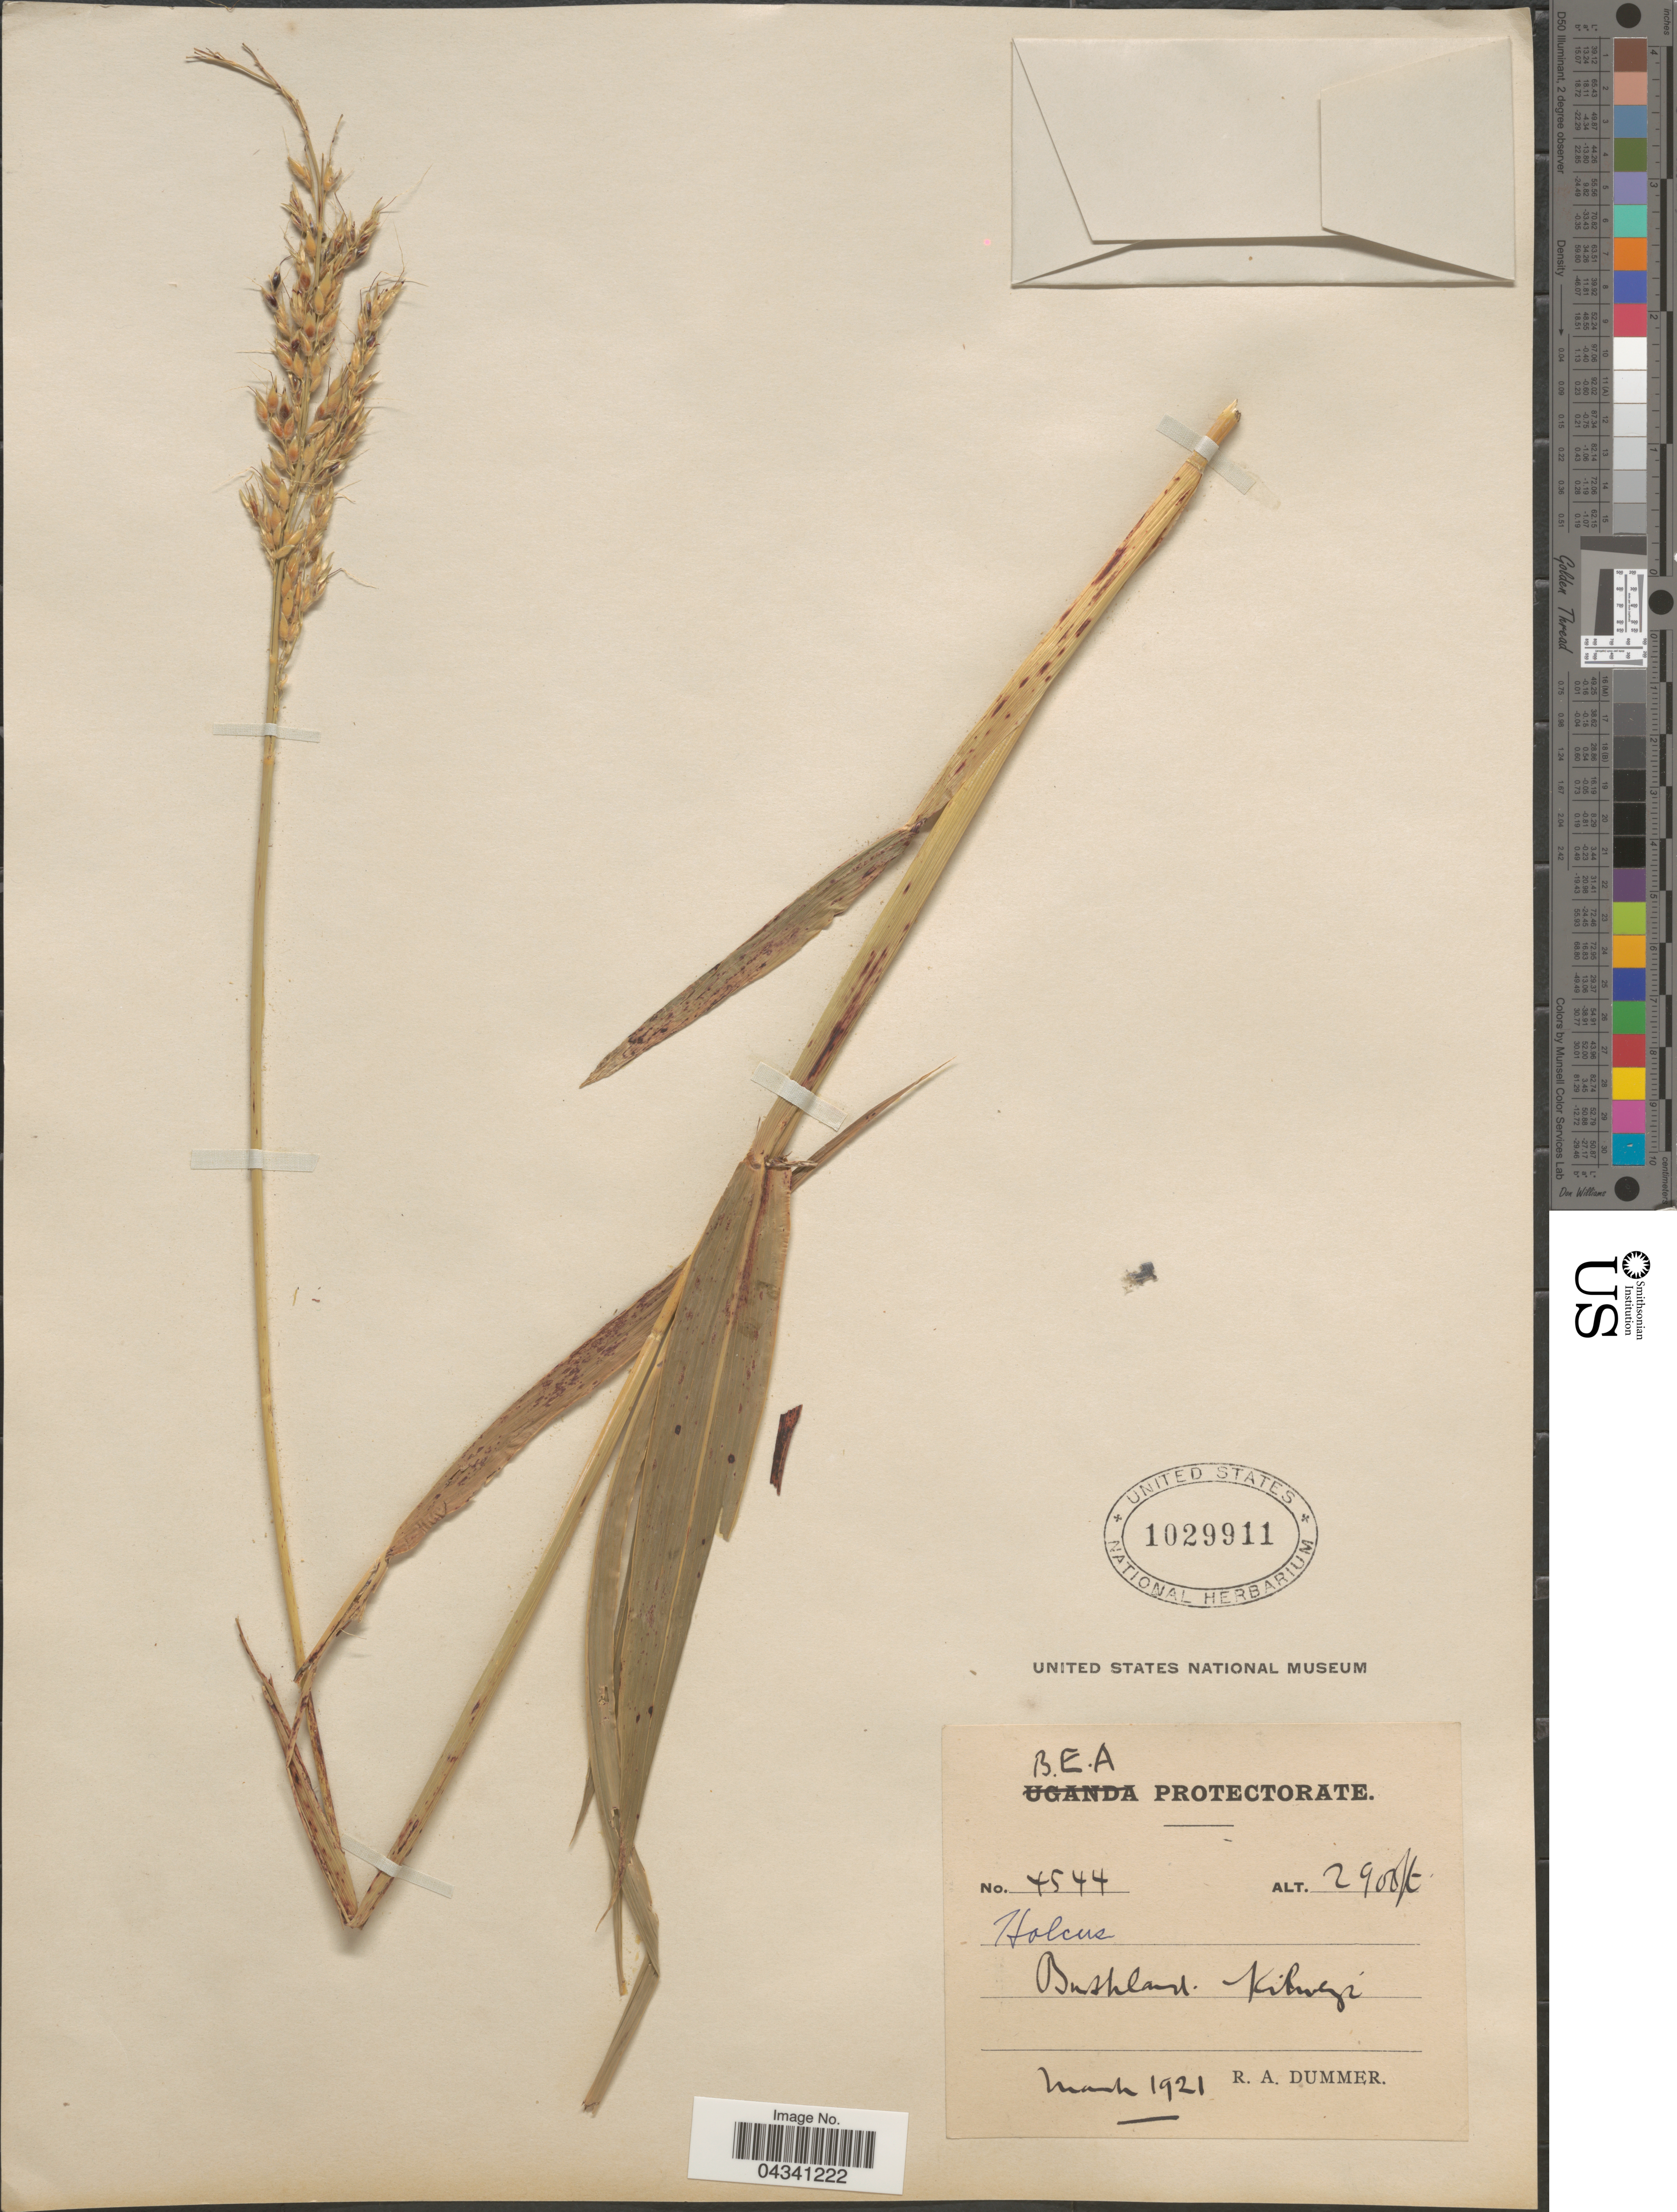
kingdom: Plantae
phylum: Tracheophyta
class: Liliopsida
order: Poales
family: Poaceae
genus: Sorghum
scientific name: Sorghum sp.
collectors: R. Dümmer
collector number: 4544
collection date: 1921-03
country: Kenya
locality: B.E. A. Protectorate. Bushland. Kibwezi.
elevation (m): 884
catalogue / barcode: US 1029911